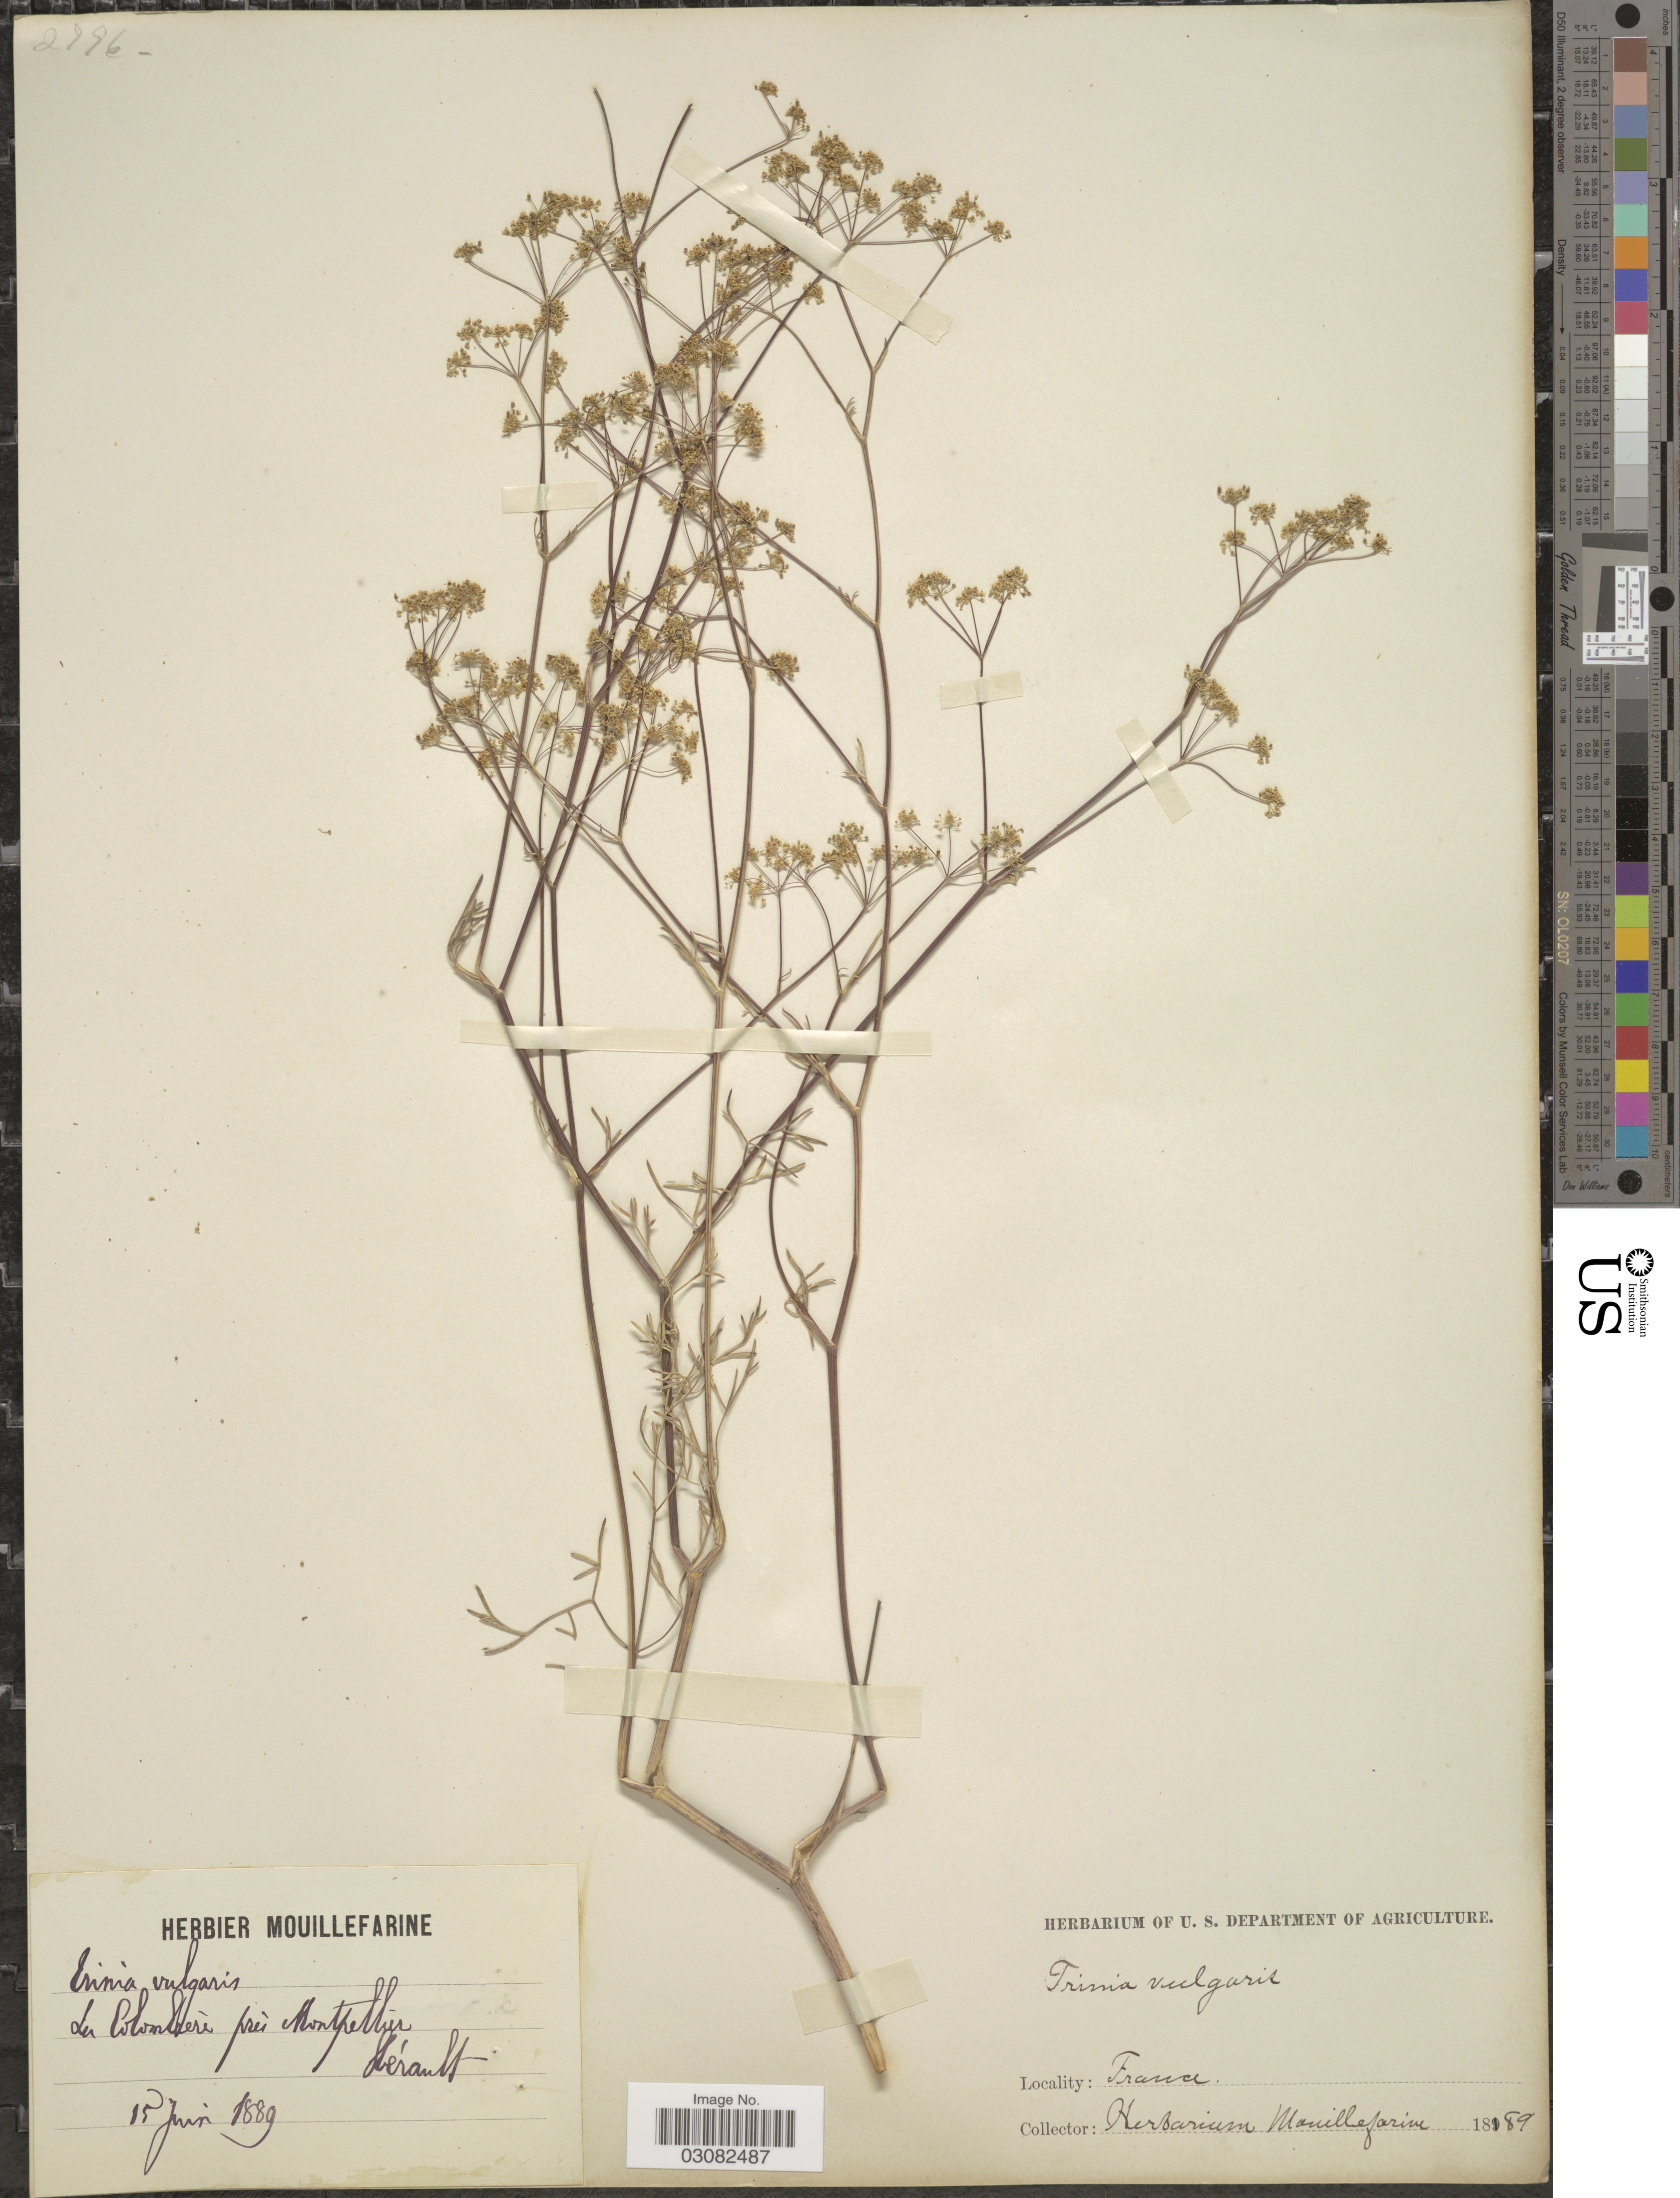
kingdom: Plantae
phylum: Tracheophyta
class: Magnoliopsida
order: Apiales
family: Apiaceae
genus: Trinia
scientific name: Trinia vulgaris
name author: DC.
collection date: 1889-06-15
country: France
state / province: Occitanie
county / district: Hérault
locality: Du Columbrere pres Montpellier.